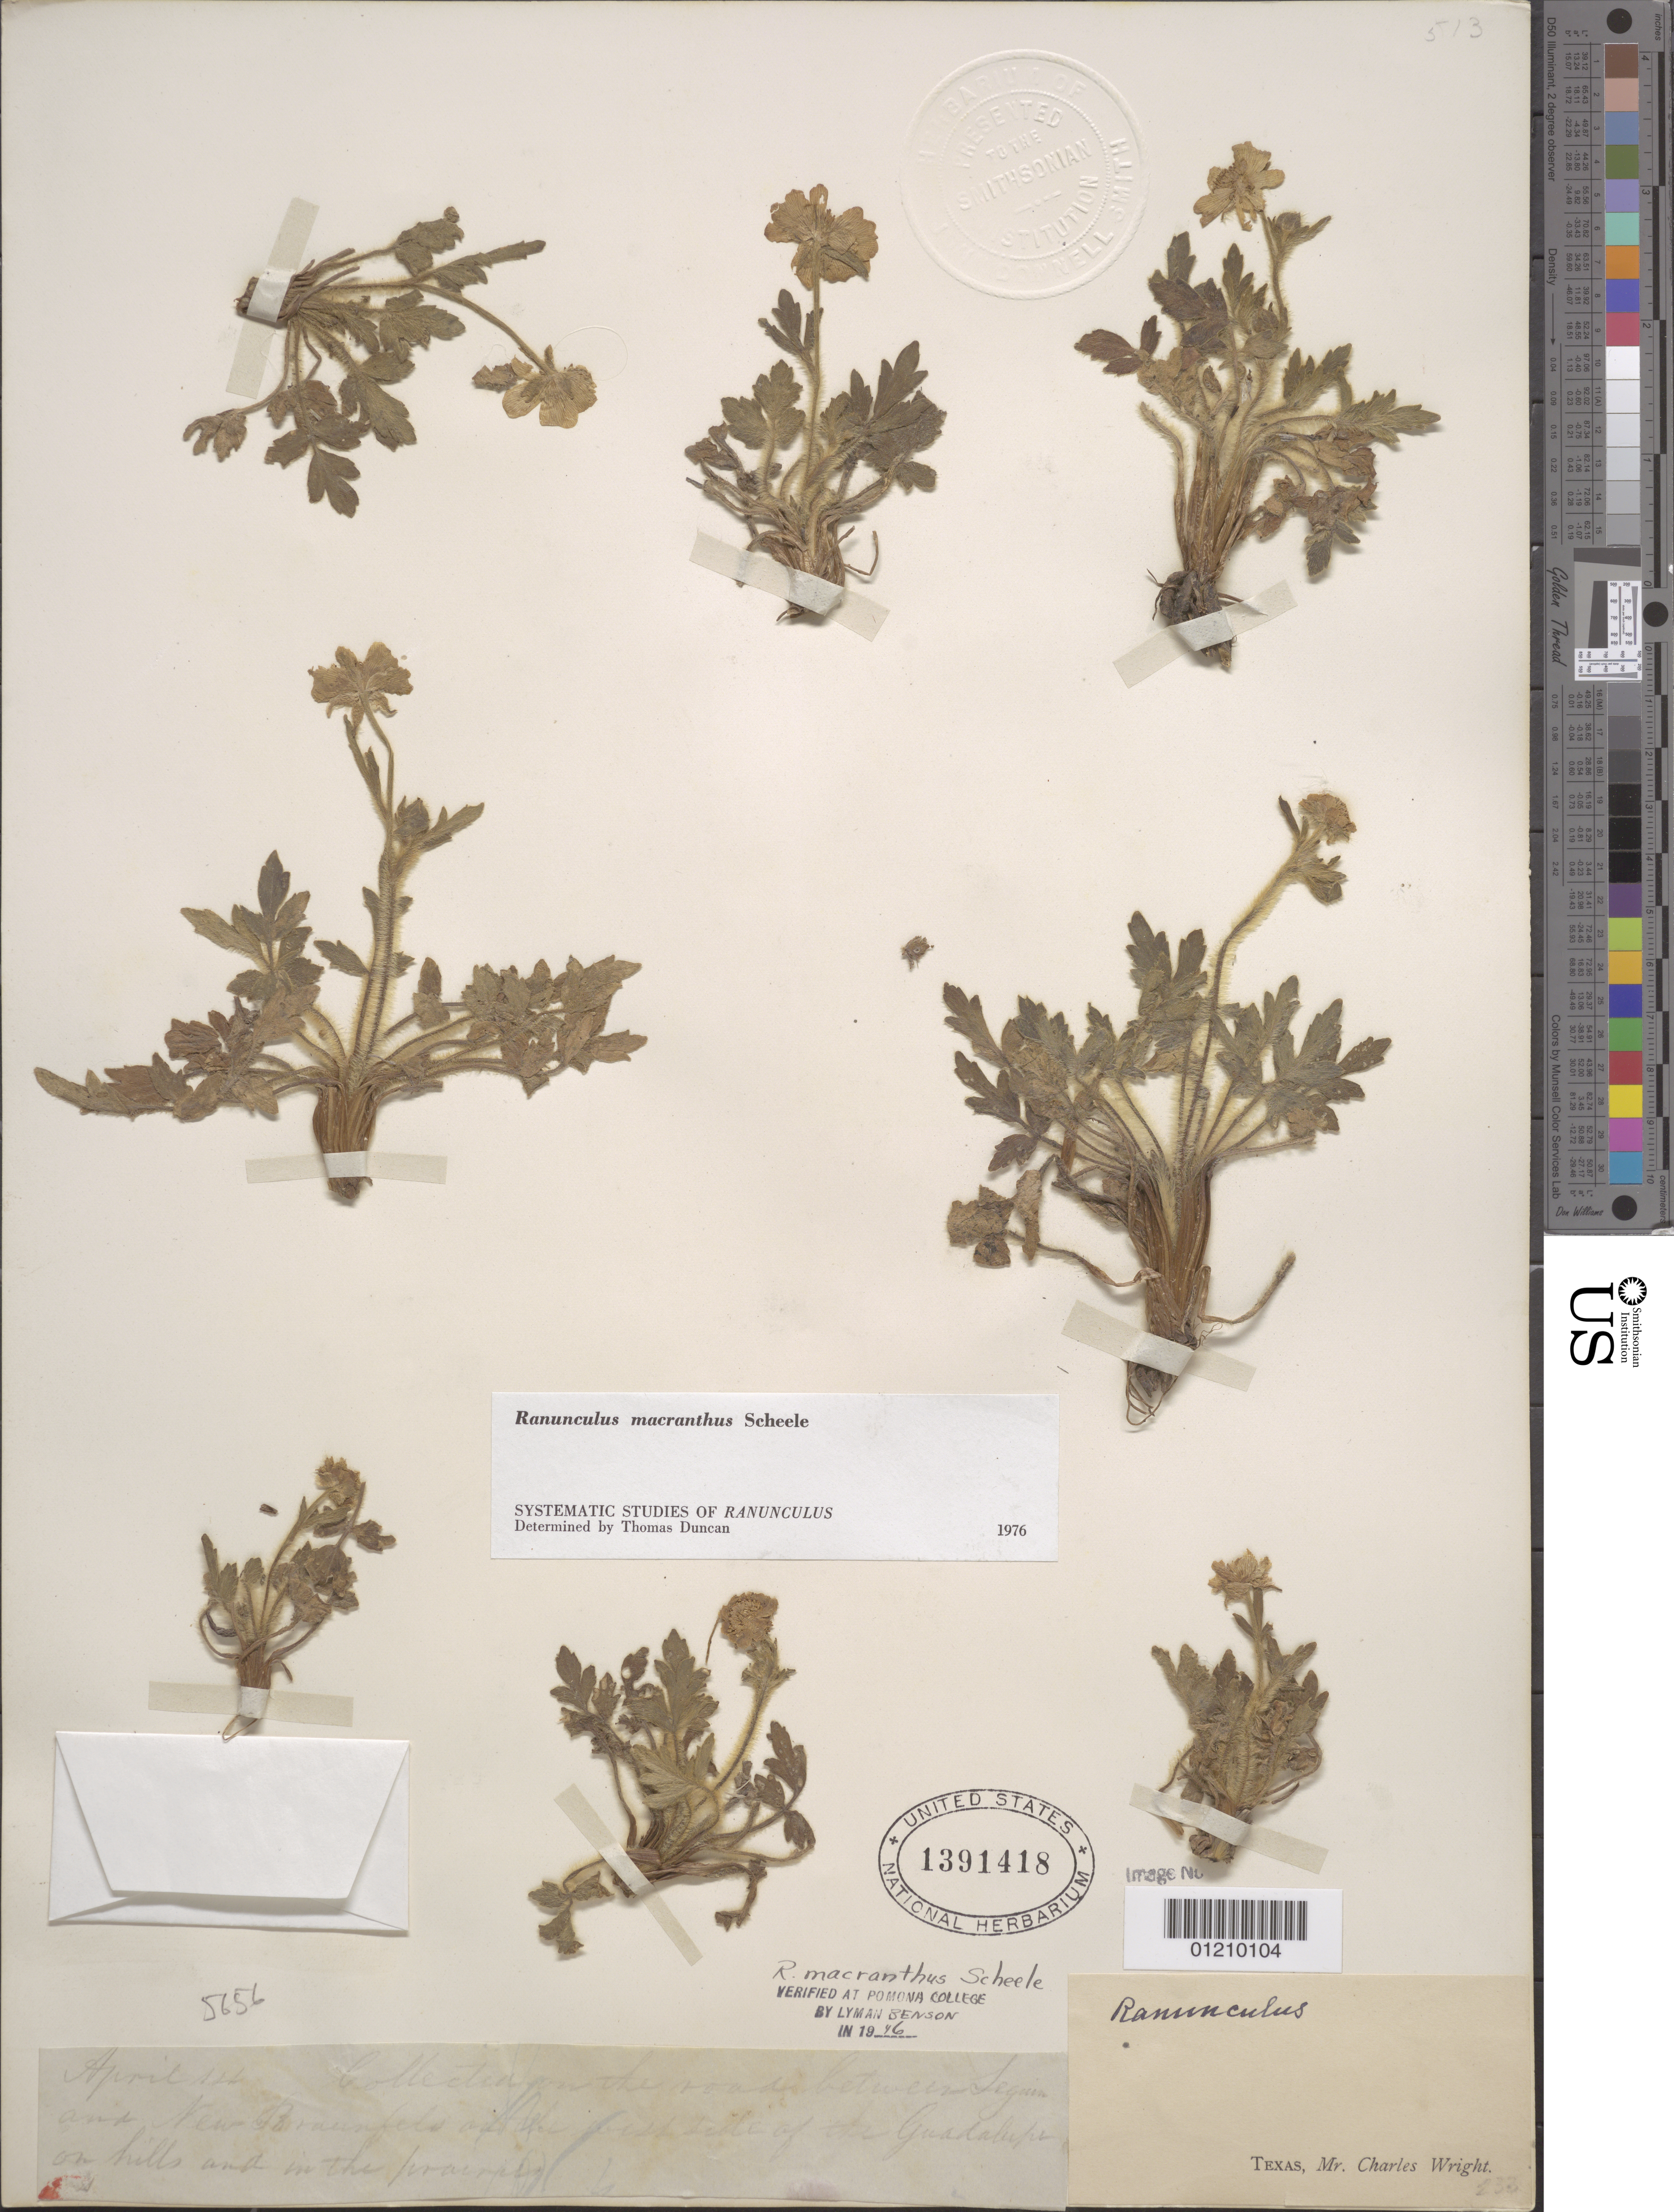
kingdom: Plantae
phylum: Tracheophyta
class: Magnoliopsida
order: Ranunculales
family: Ranunculaceae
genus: Ranunculus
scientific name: Ranunculus macranthus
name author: Scheele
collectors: C. Wright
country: United States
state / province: Texas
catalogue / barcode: US 1391418